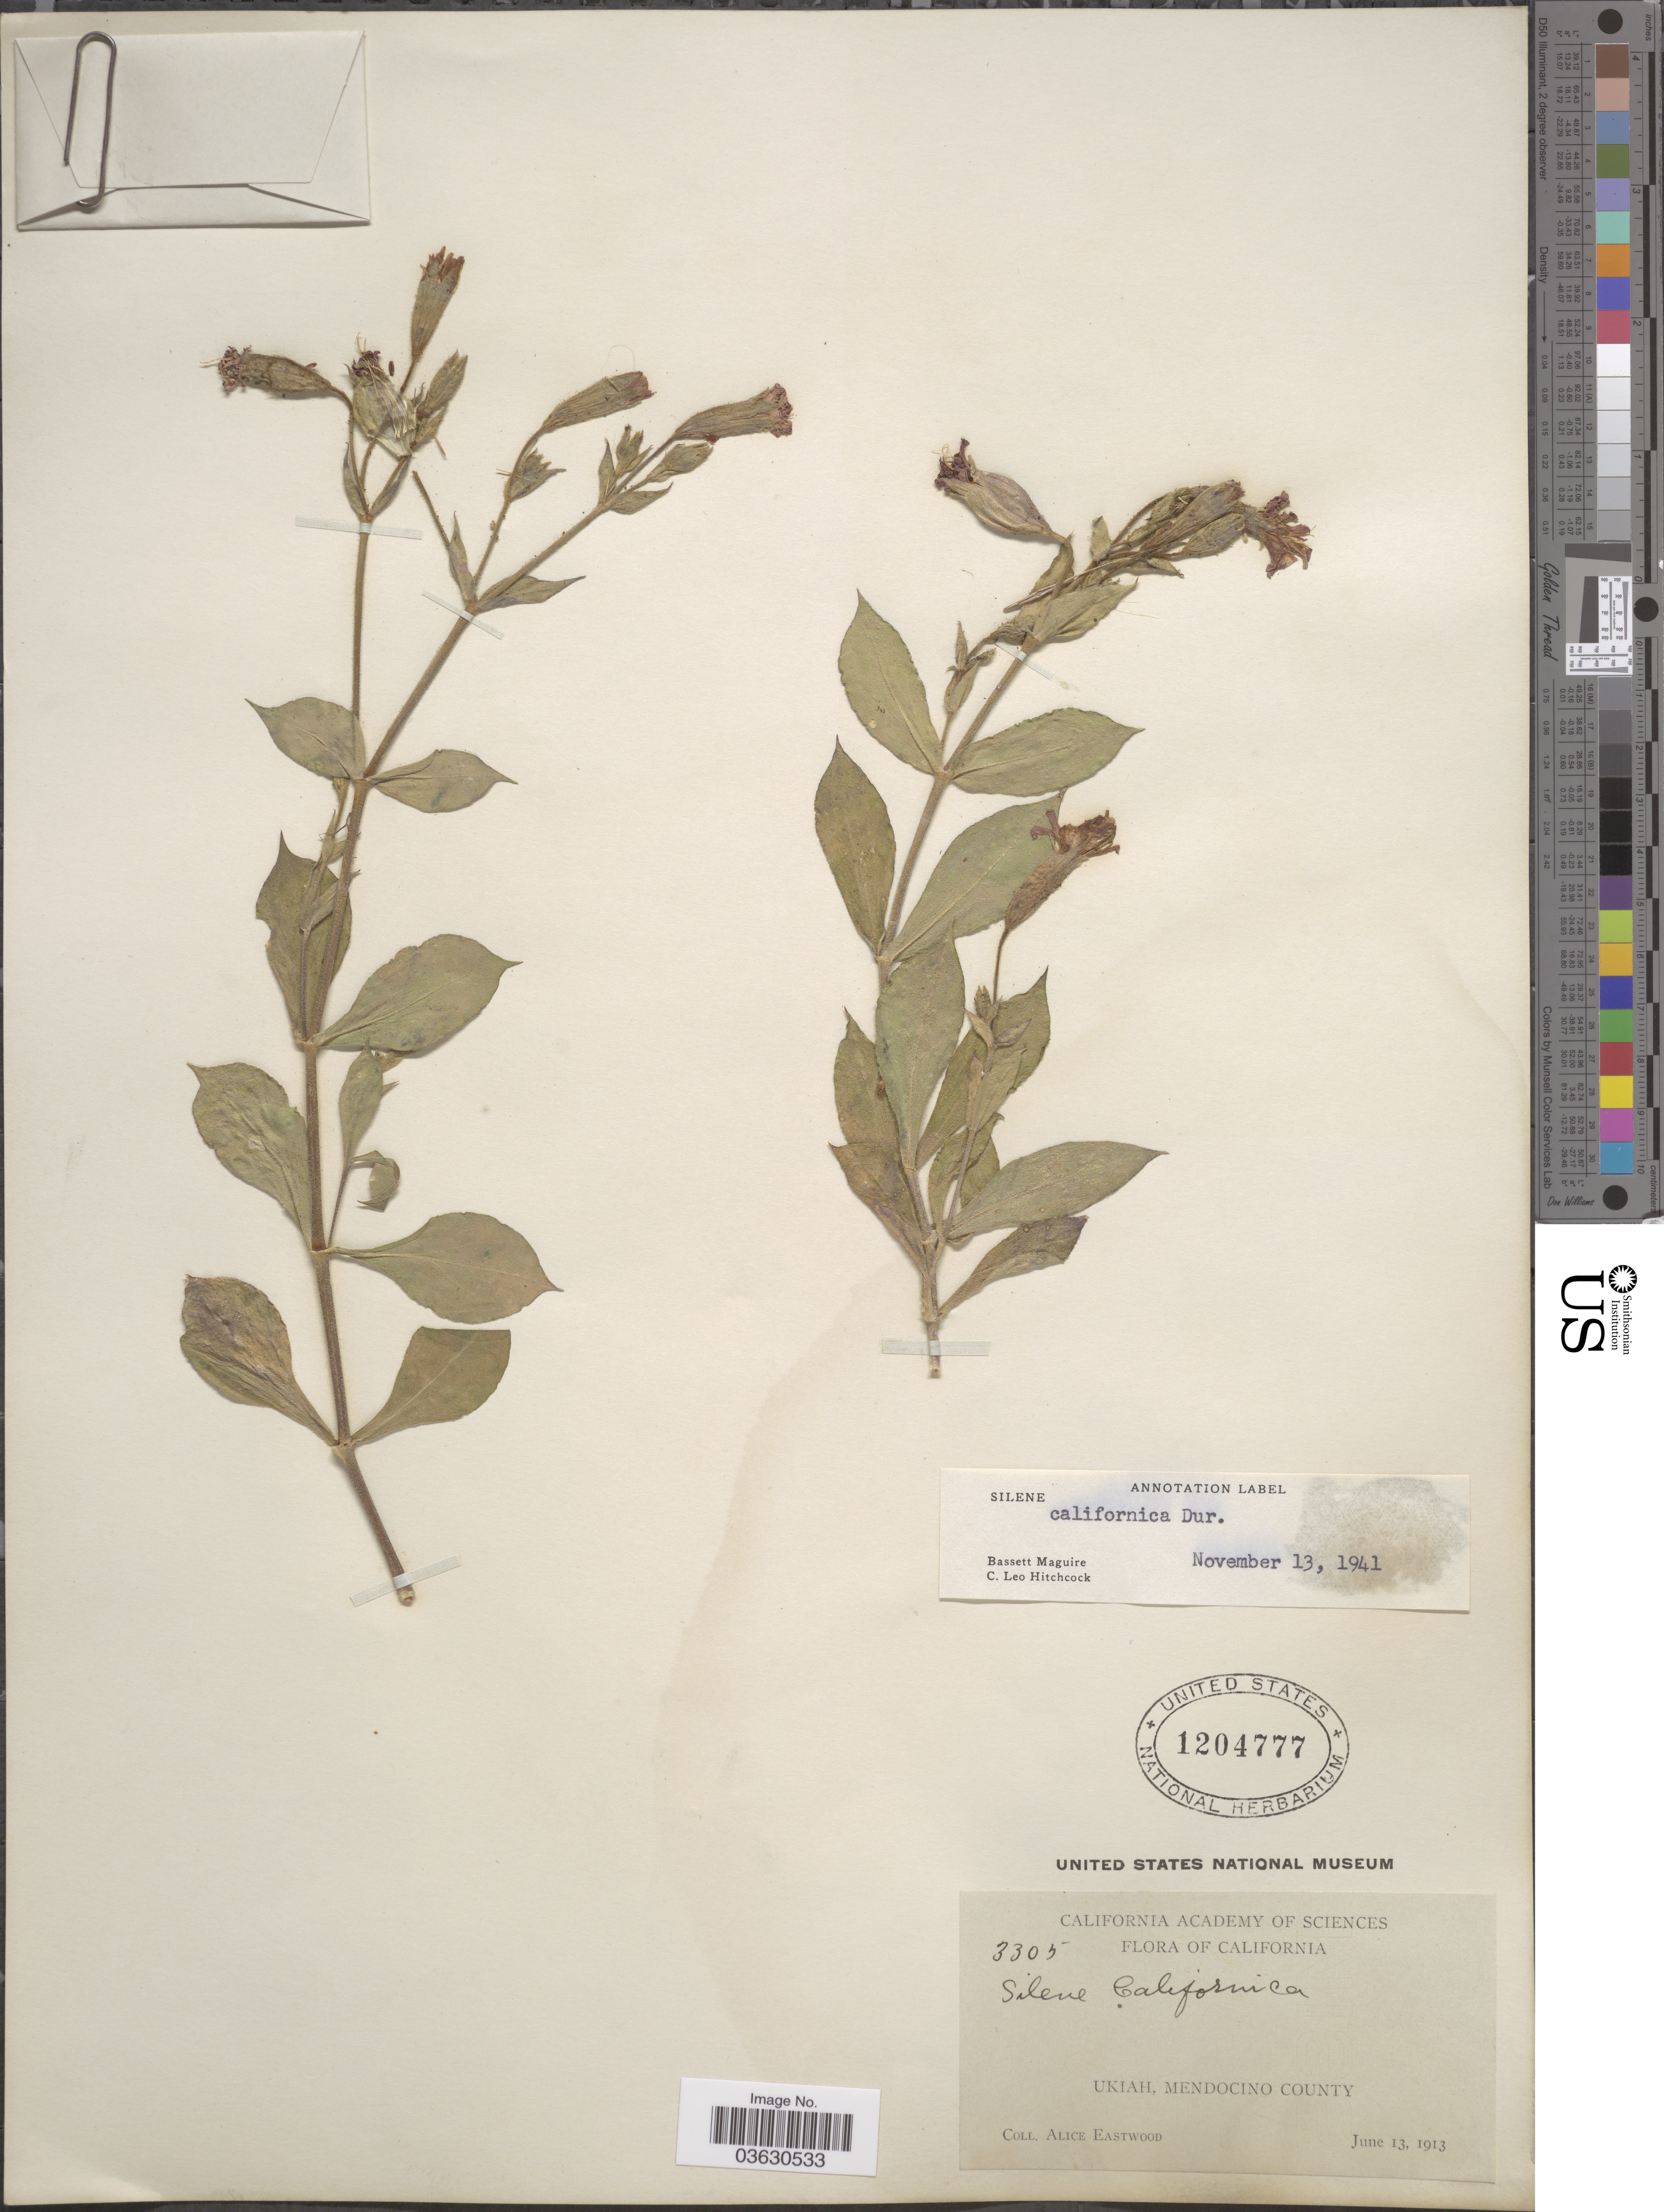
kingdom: Plantae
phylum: Tracheophyta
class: Magnoliopsida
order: Caryophyllales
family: Caryophyllaceae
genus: Silene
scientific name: Silene californica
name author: Durand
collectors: A. Eastwood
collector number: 3305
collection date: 1913-06-13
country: United States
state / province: California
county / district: Mendocino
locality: Ukiah, Mendocino County.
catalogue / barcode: US 1204777